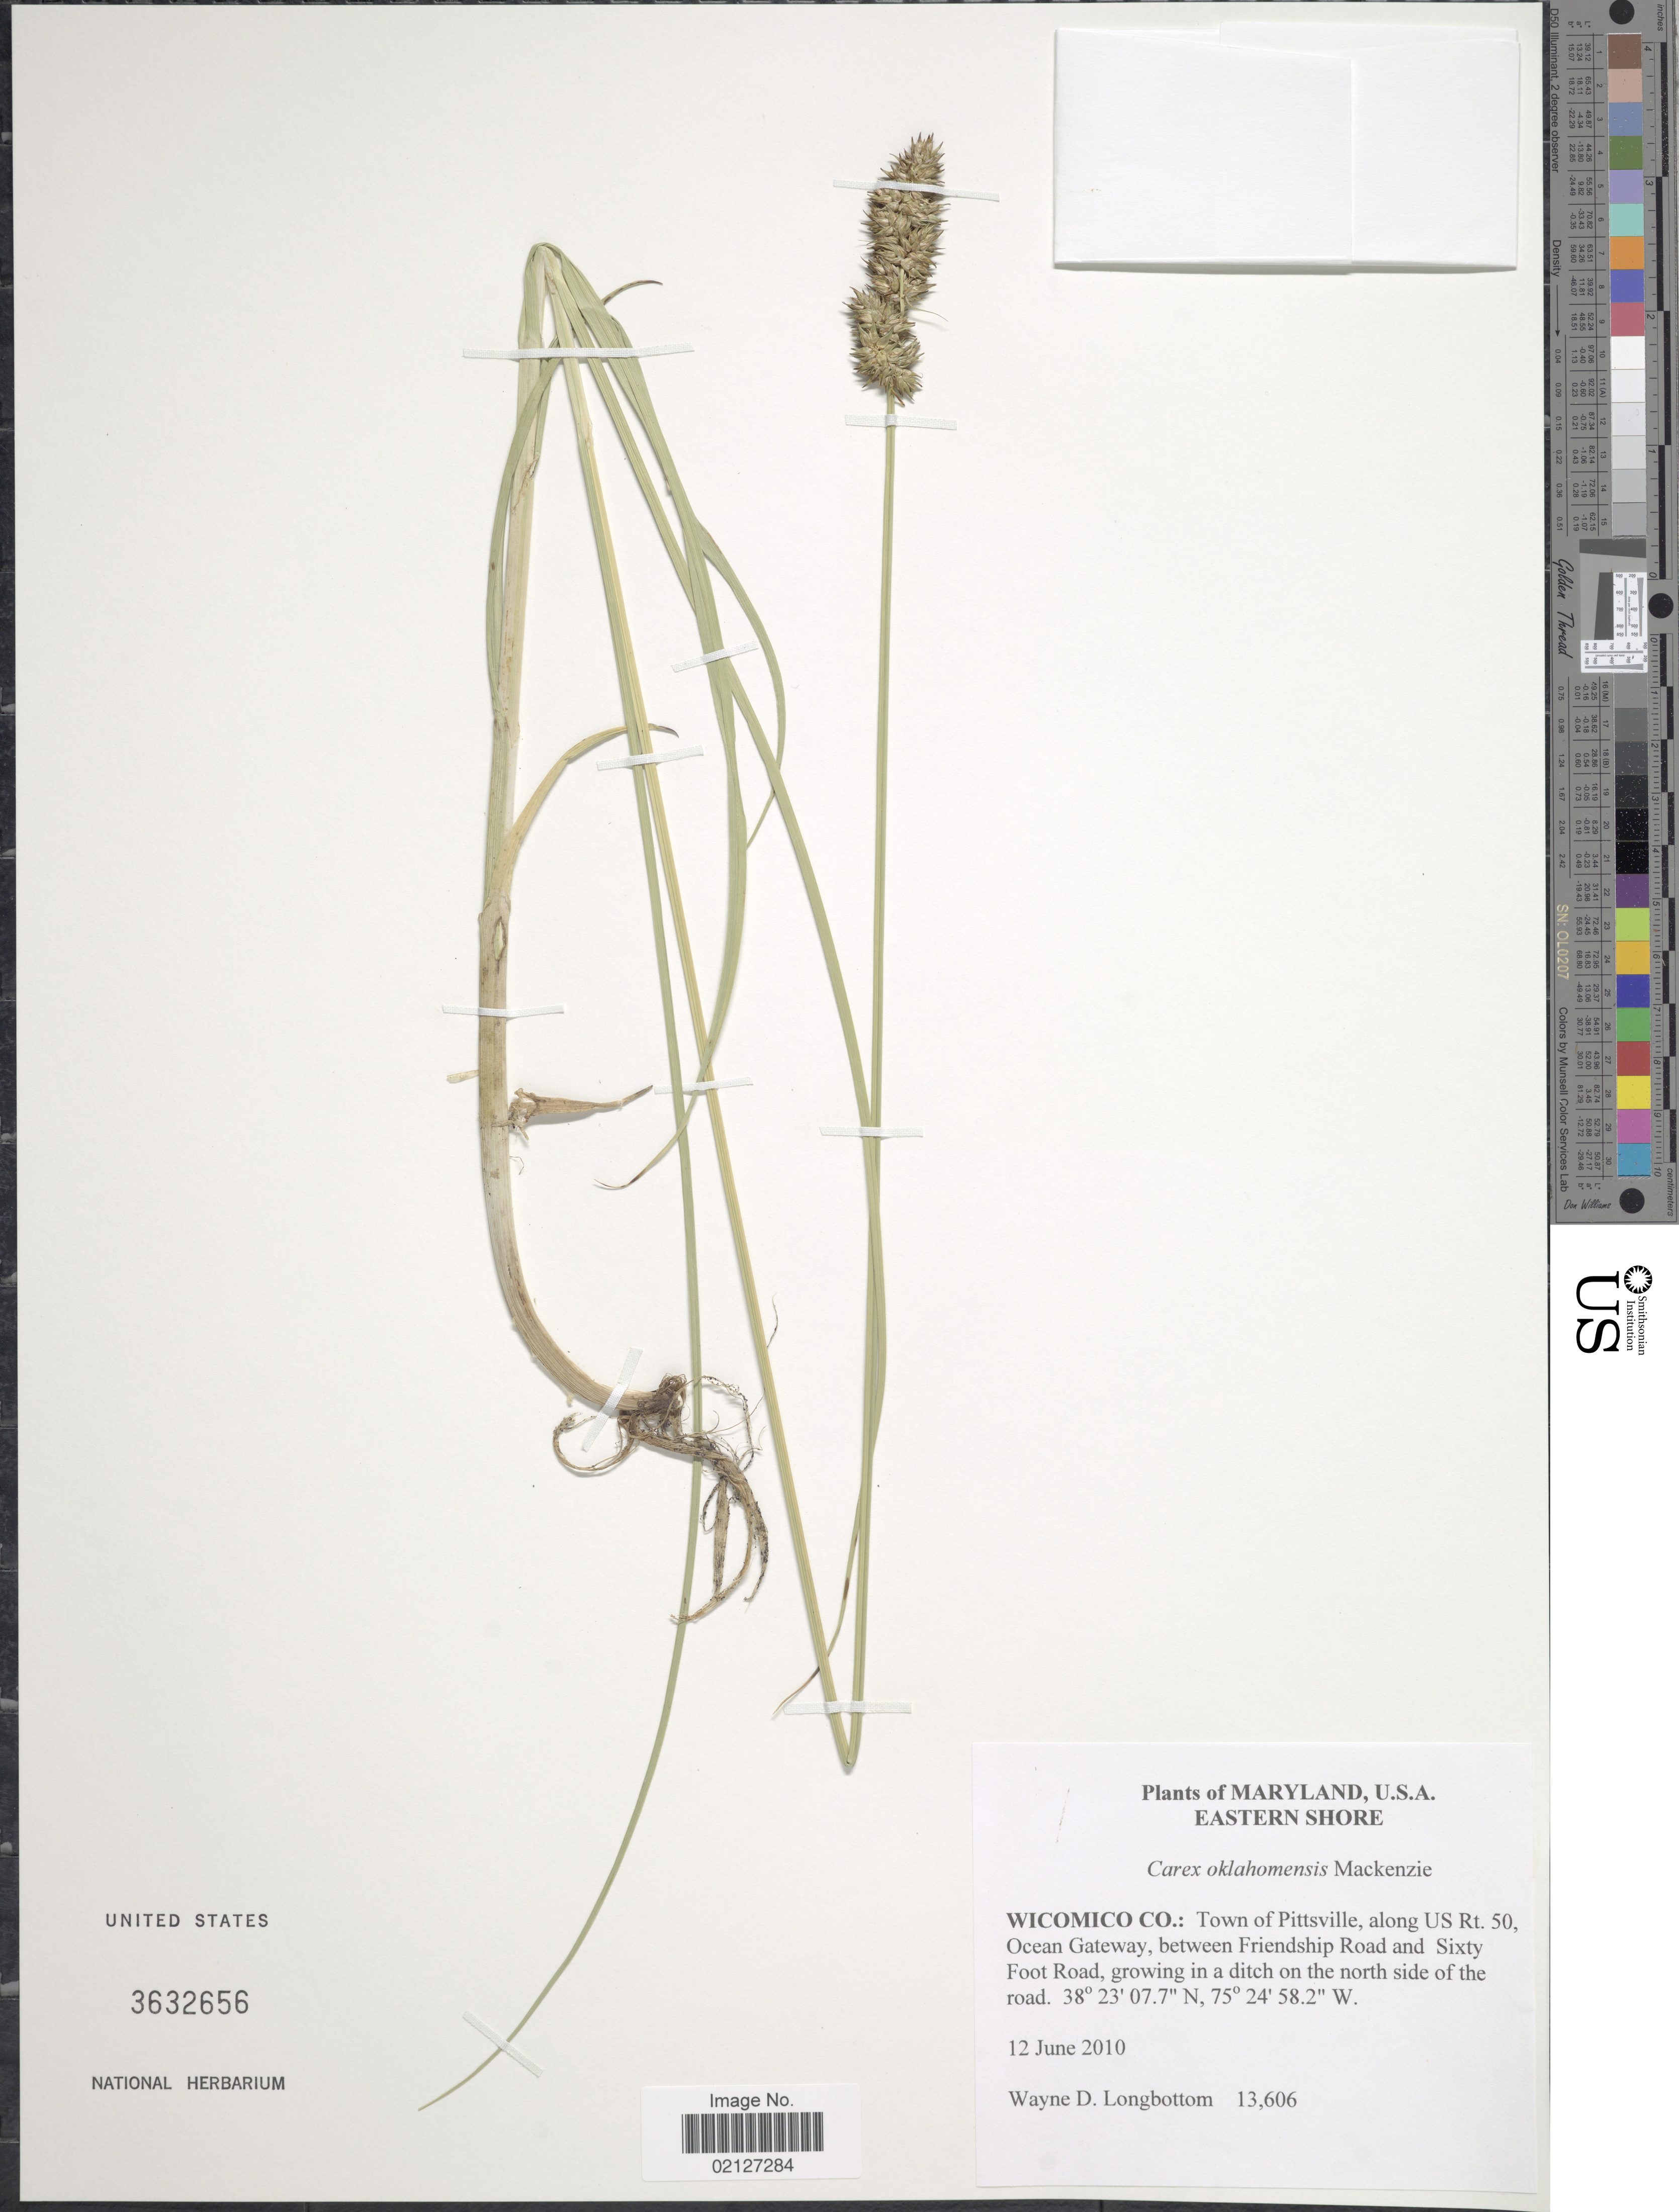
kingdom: Plantae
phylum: Tracheophyta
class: Liliopsida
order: Poales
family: Cyperaceae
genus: Carex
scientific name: Carex oklahomensis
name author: Mack.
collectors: W. D. Longbottom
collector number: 13606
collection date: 2010-06-12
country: United States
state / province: Massachusetts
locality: Eastern Shore, Wicomico Co.: Town of Pittsville, along US Rt. 50, Ocean Gateway, between Friendship Road and Sixty Foot Road, growing in a ditch on the north side of the road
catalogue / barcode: US 3632656